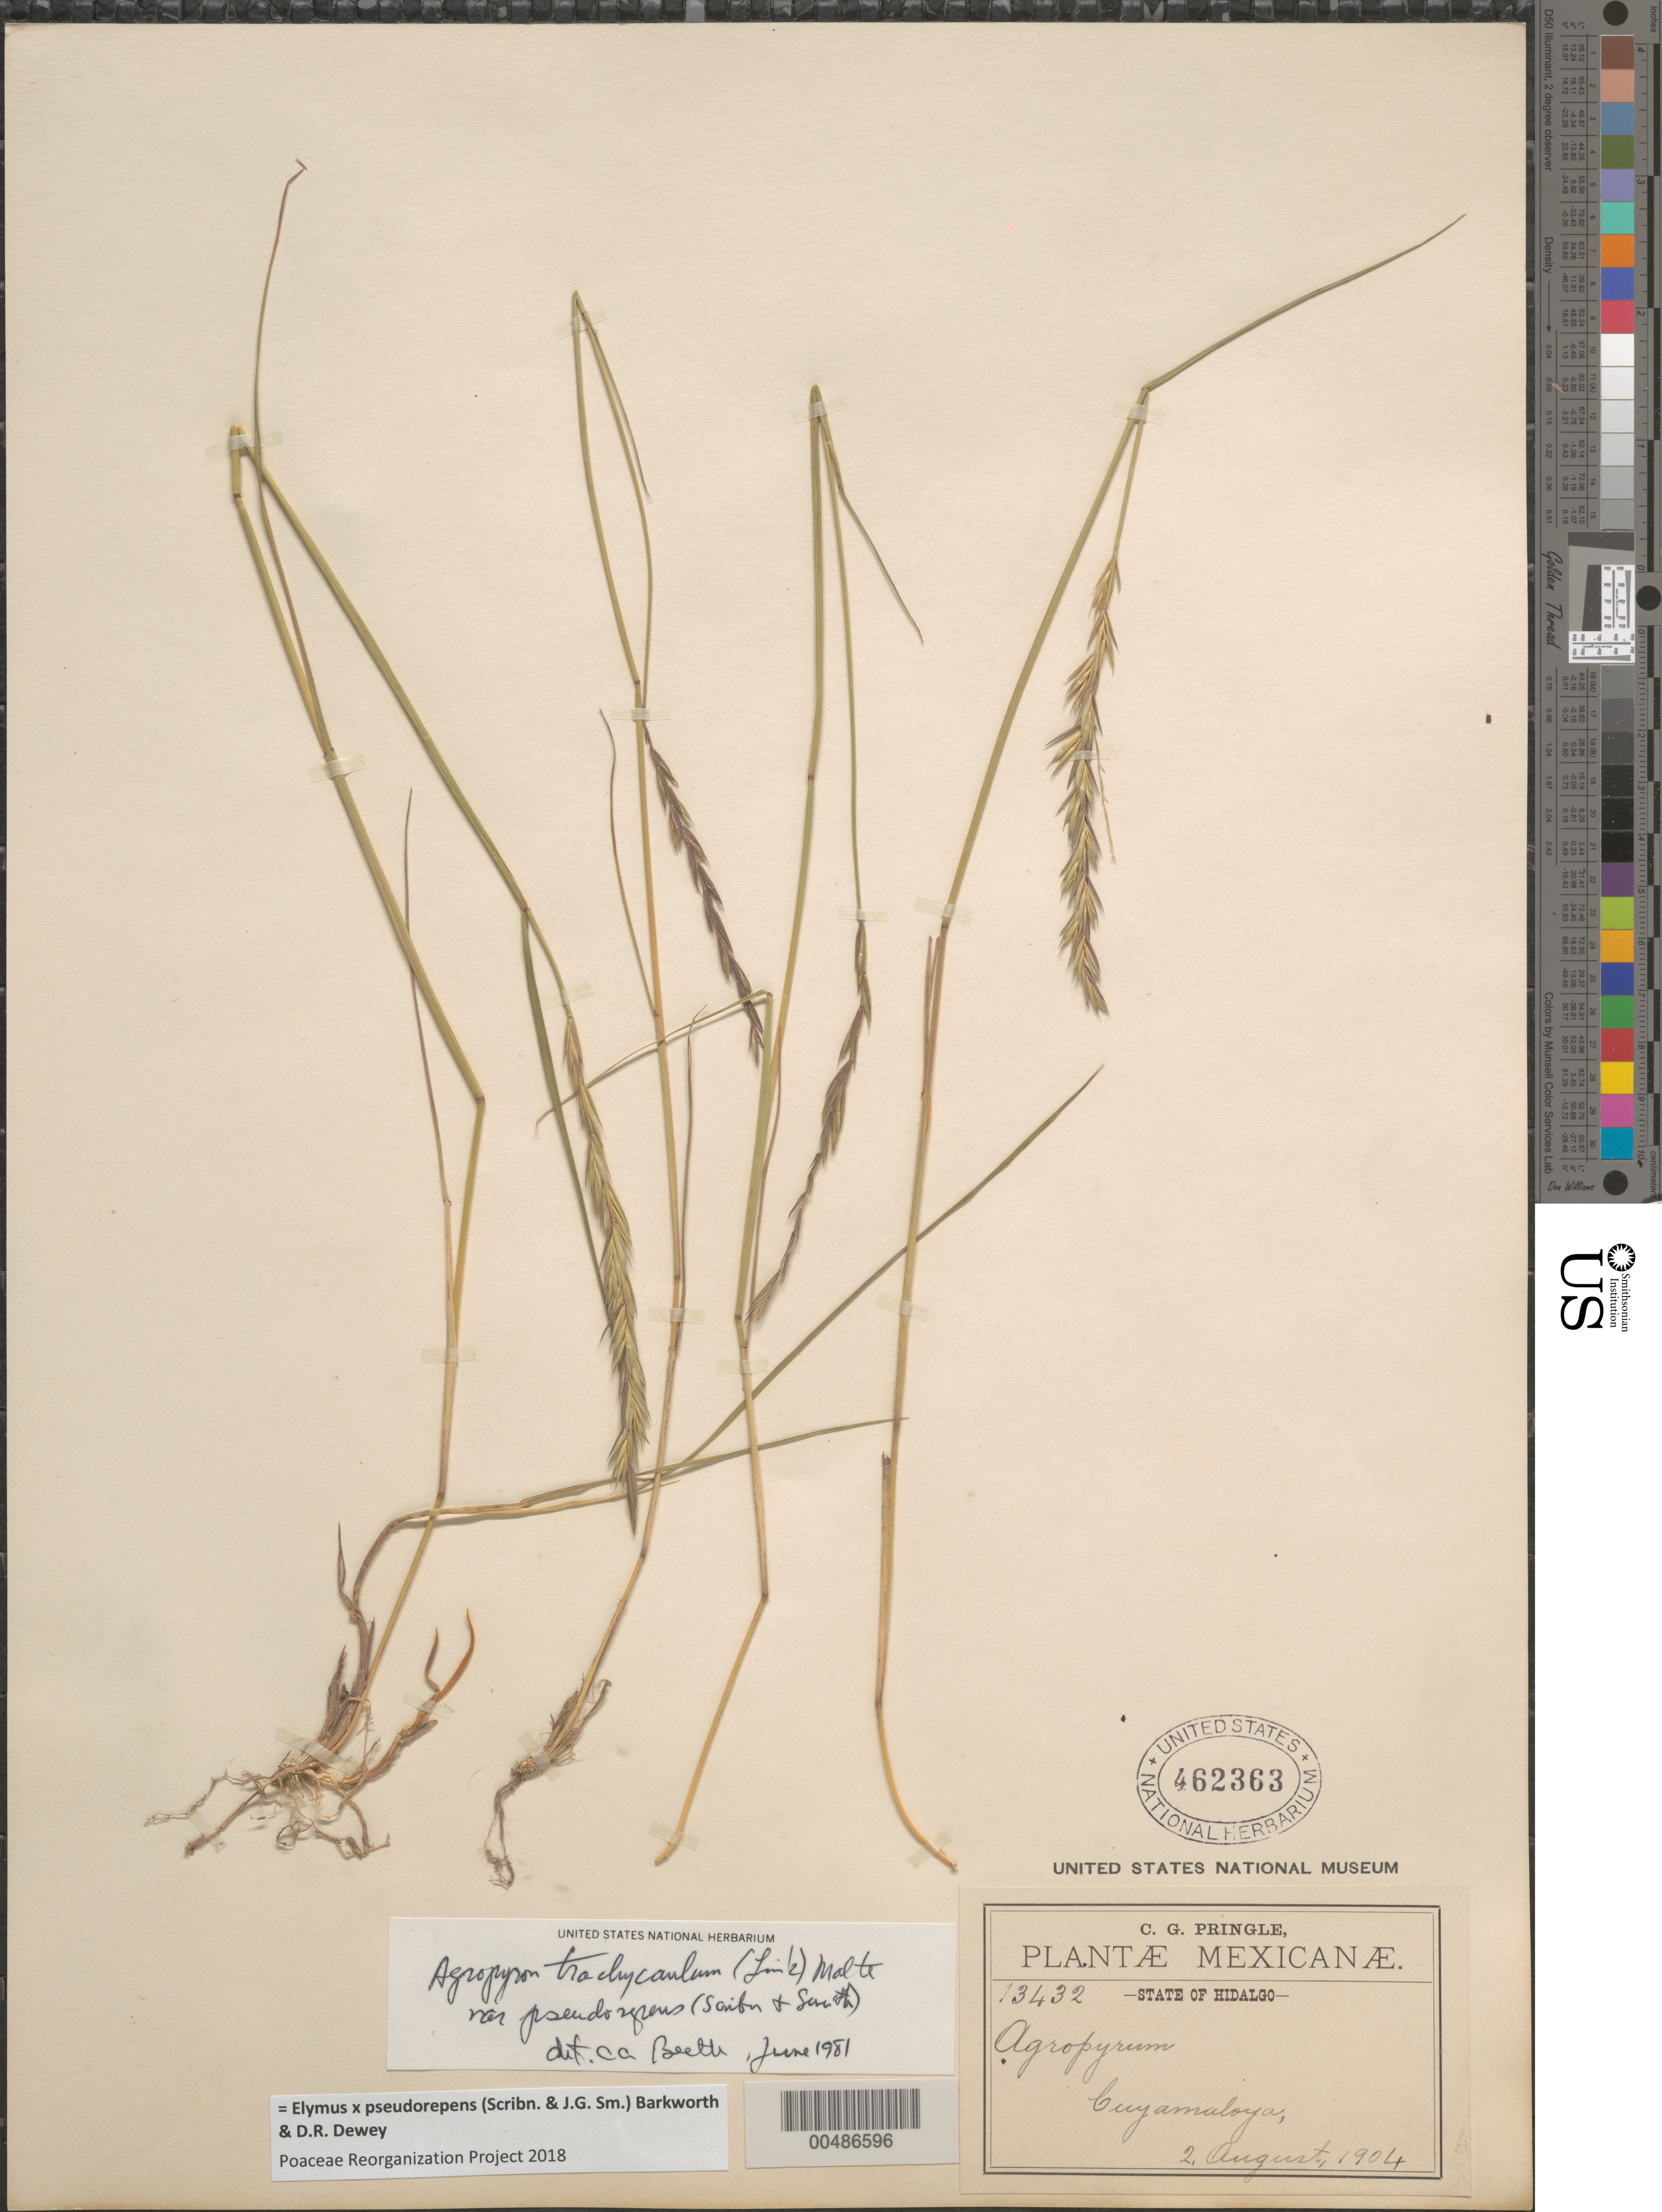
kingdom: Plantae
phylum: Tracheophyta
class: Liliopsida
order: Poales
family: Poaceae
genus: Elymus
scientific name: Elymus x pseudorepens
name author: (Scribn. & J.G. Sm.) Barkworth & Dewey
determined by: Poaceae Reorganization Project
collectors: C. G. Pringle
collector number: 13432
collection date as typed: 2 Aug 1904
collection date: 1904-08-02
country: Mexico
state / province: Hidalgo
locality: Cuyamaloya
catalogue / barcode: US 462363